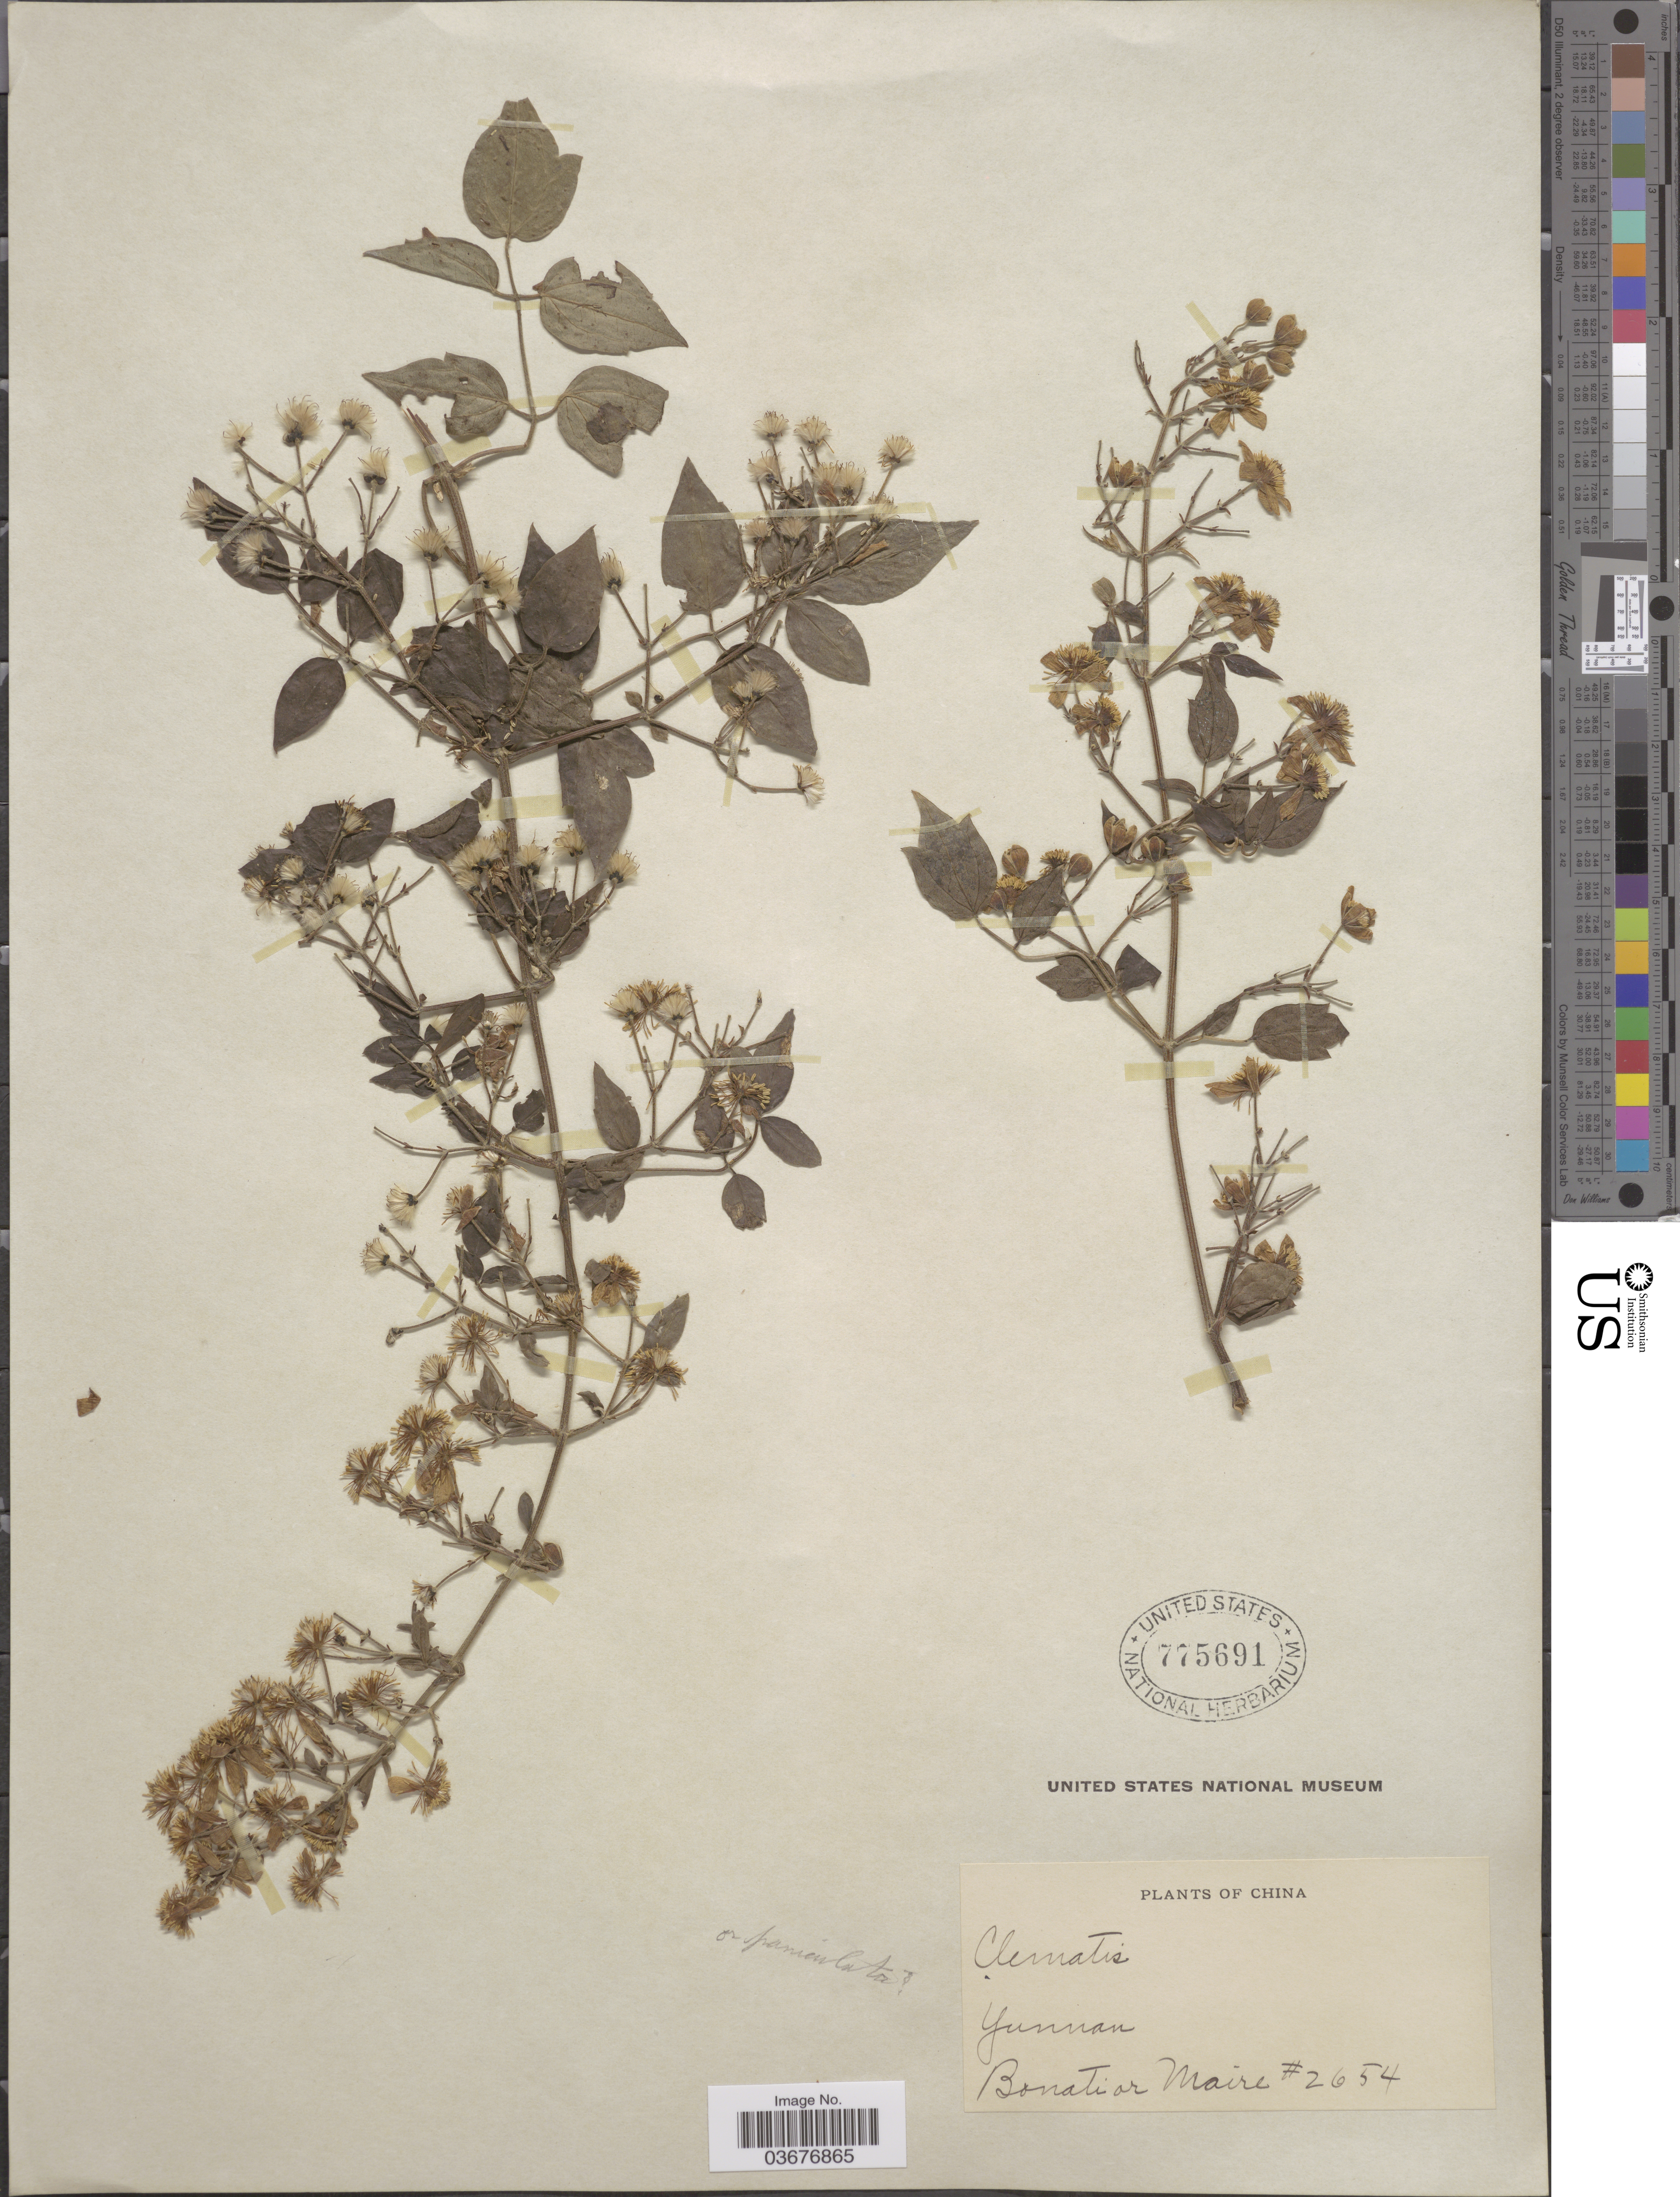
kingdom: Plantae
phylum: Tracheophyta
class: Magnoliopsida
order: Ranunculales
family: Ranunculaceae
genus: Clematis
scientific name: Clematis brevicaudata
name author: DC.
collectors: -. Bonati & Maire, --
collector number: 2654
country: China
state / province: Yunnan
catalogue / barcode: US 775691